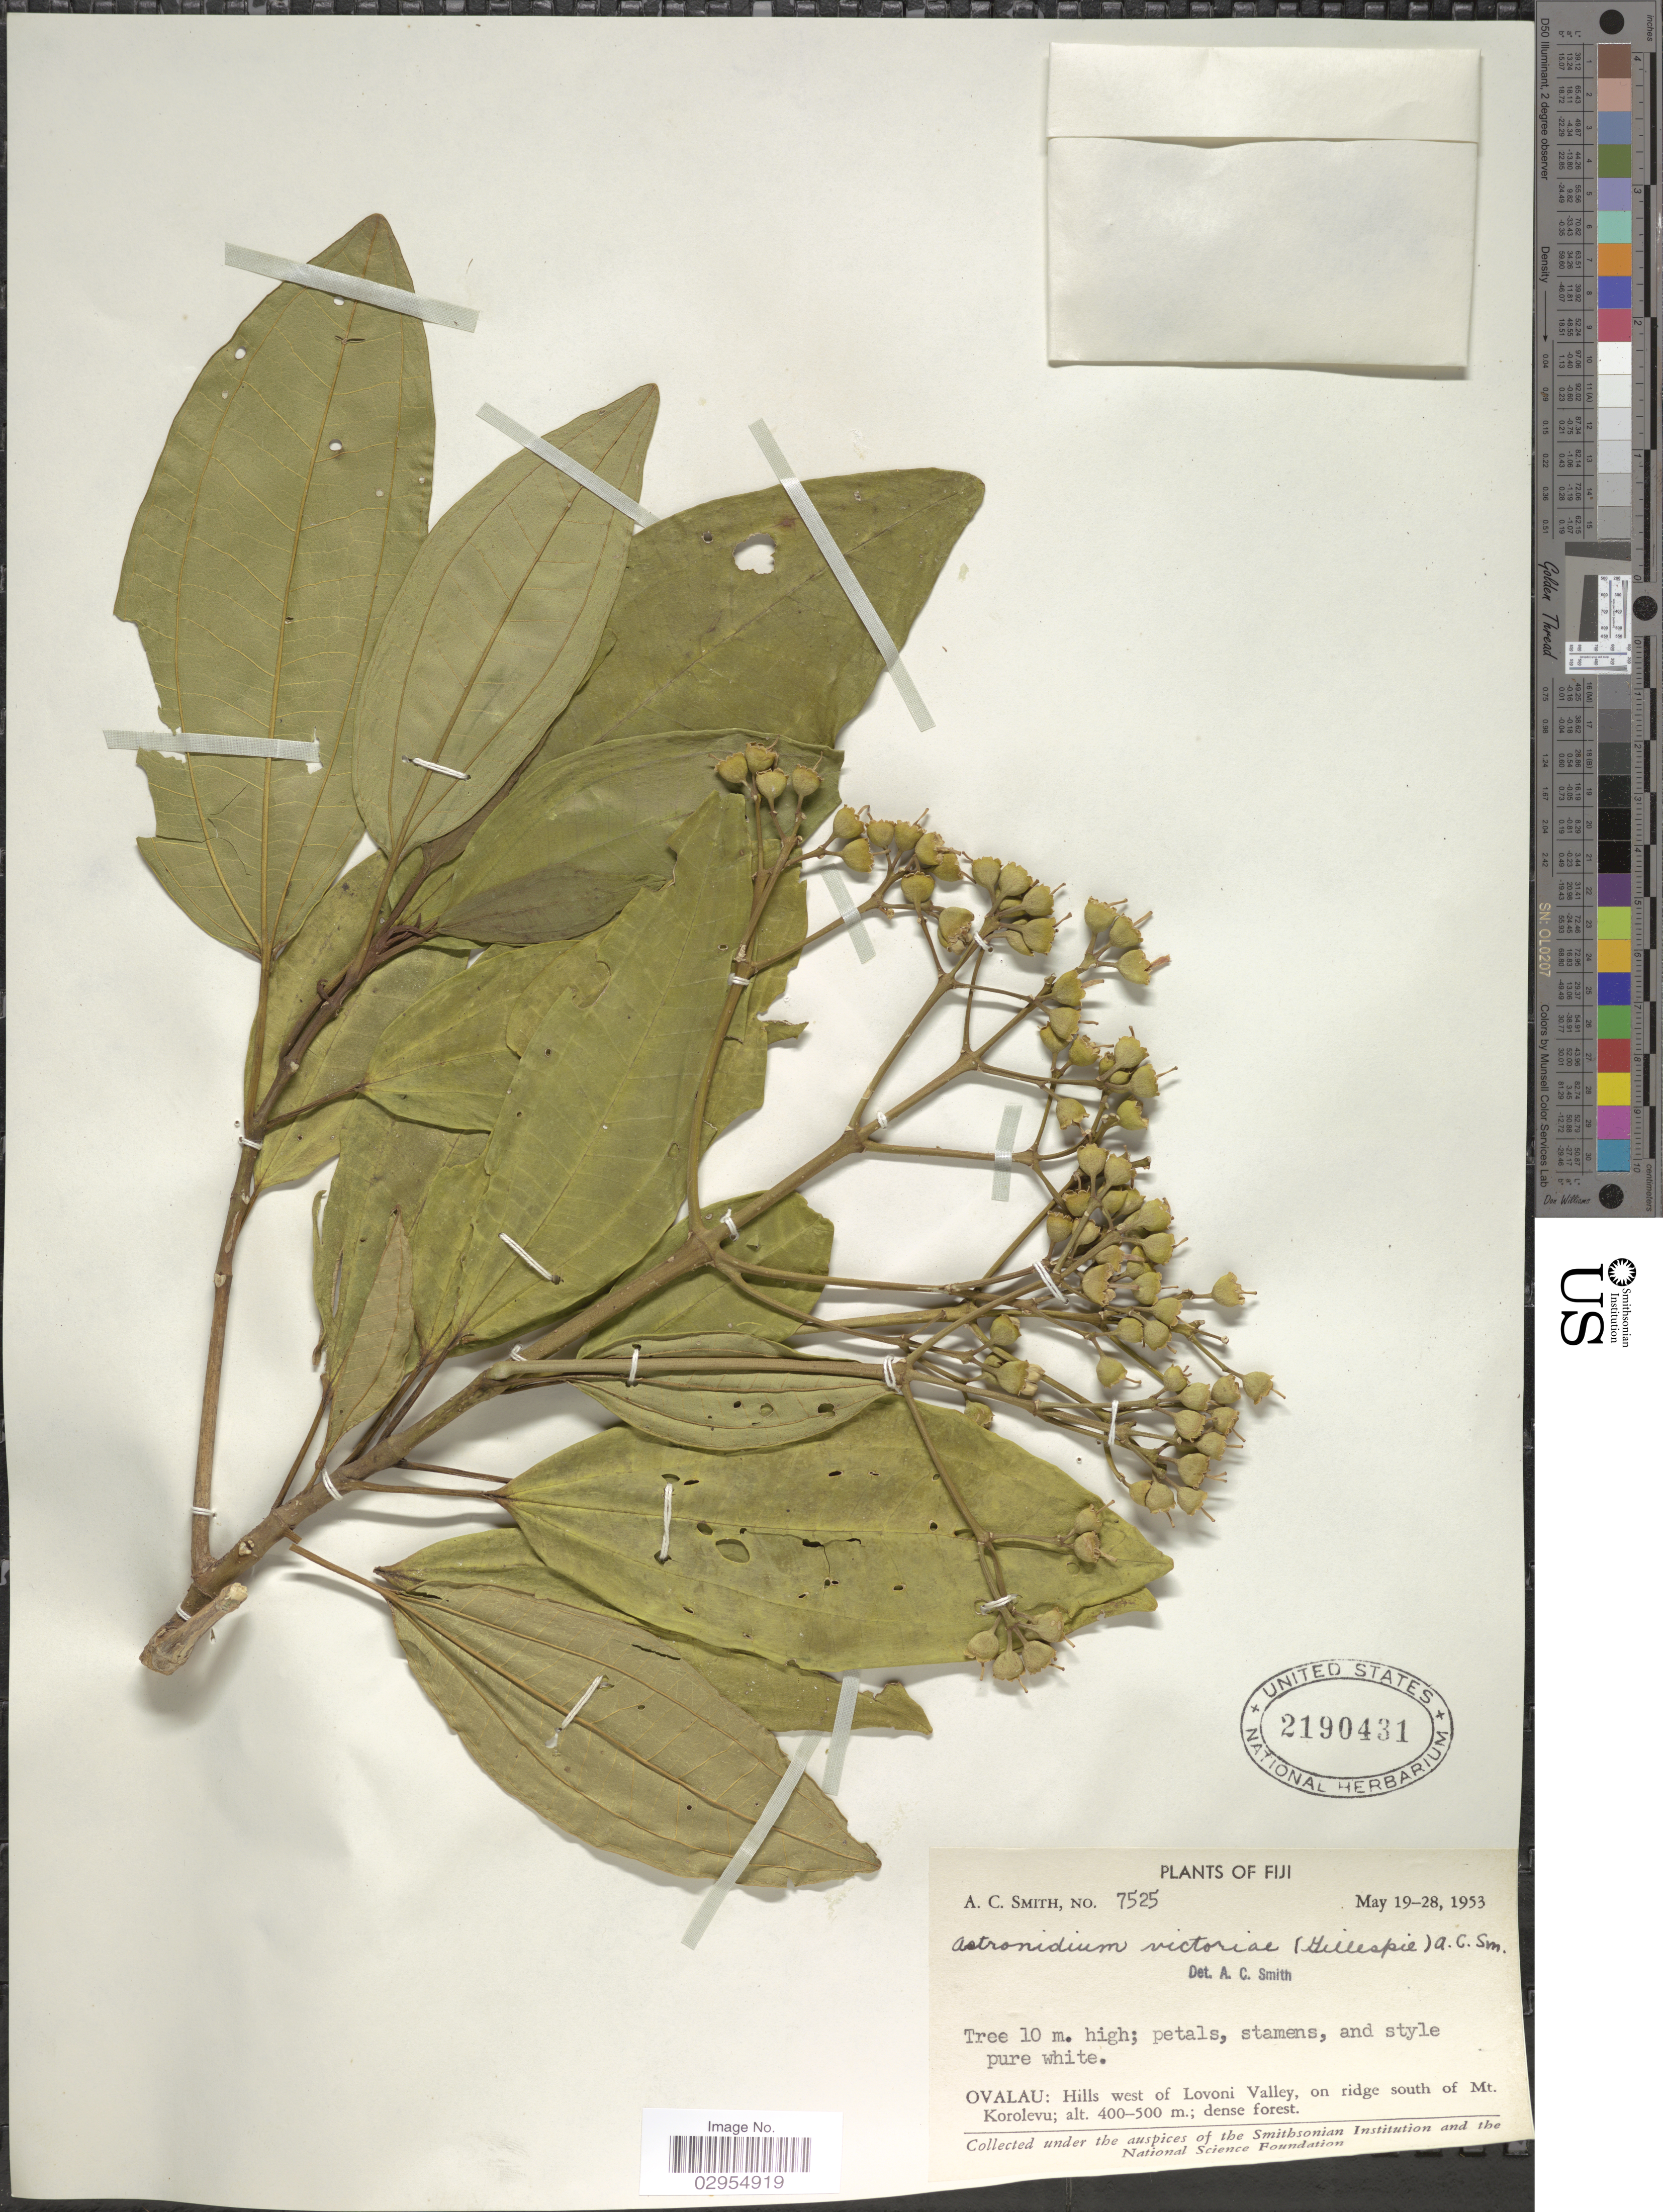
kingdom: Plantae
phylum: Tracheophyta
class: Magnoliopsida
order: Myrtales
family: Melastomataceae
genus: Astronidium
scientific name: Astronidium victoriae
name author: (Gill.) A.C. Sm.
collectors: A. C. Smith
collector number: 7525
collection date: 1953-05-19/1953-05-28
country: Fiji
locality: Ovalau: Hills west of Lovoni Valley, on ridge south of Mt. Korolevu.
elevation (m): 400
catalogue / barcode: US 2190431